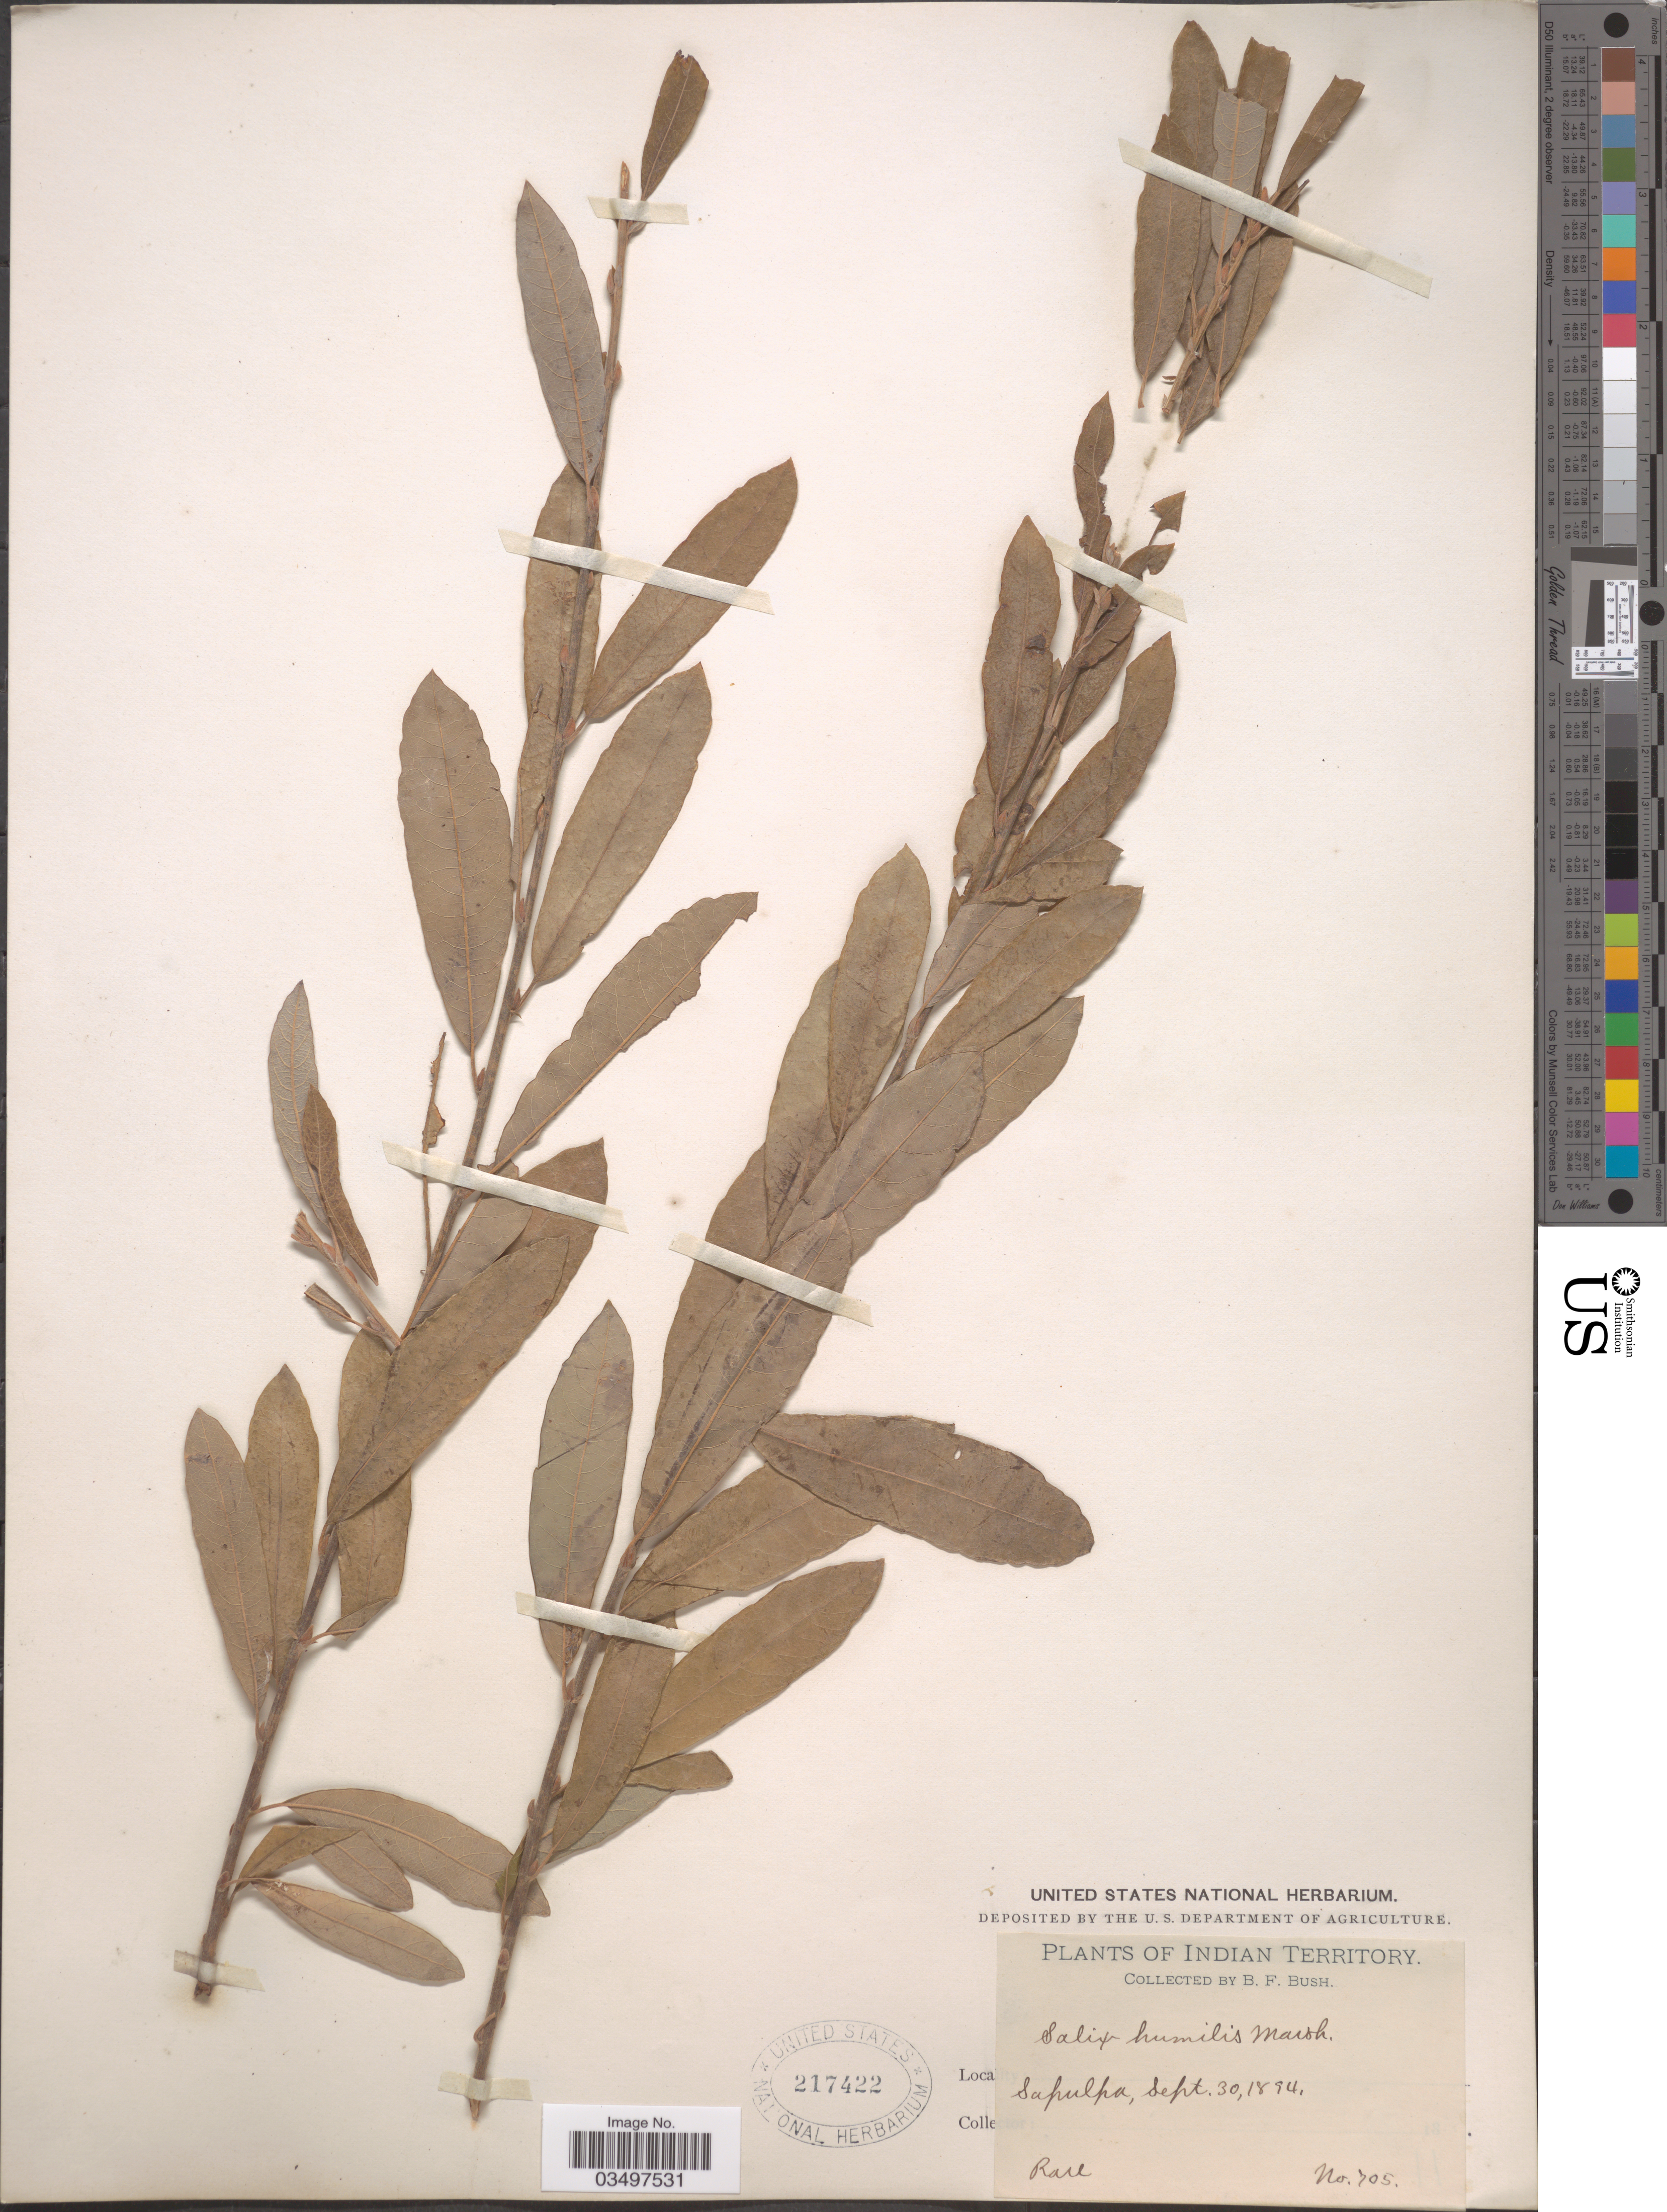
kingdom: Plantae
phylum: Tracheophyta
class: Magnoliopsida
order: Malpighiales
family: Salicaceae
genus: Salix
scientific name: Salix humilis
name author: Marshall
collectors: B. F. Bush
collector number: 705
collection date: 1894-09-30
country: United States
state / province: Oklahoma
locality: Indian Territory. Sapulpa.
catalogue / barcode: US 217422